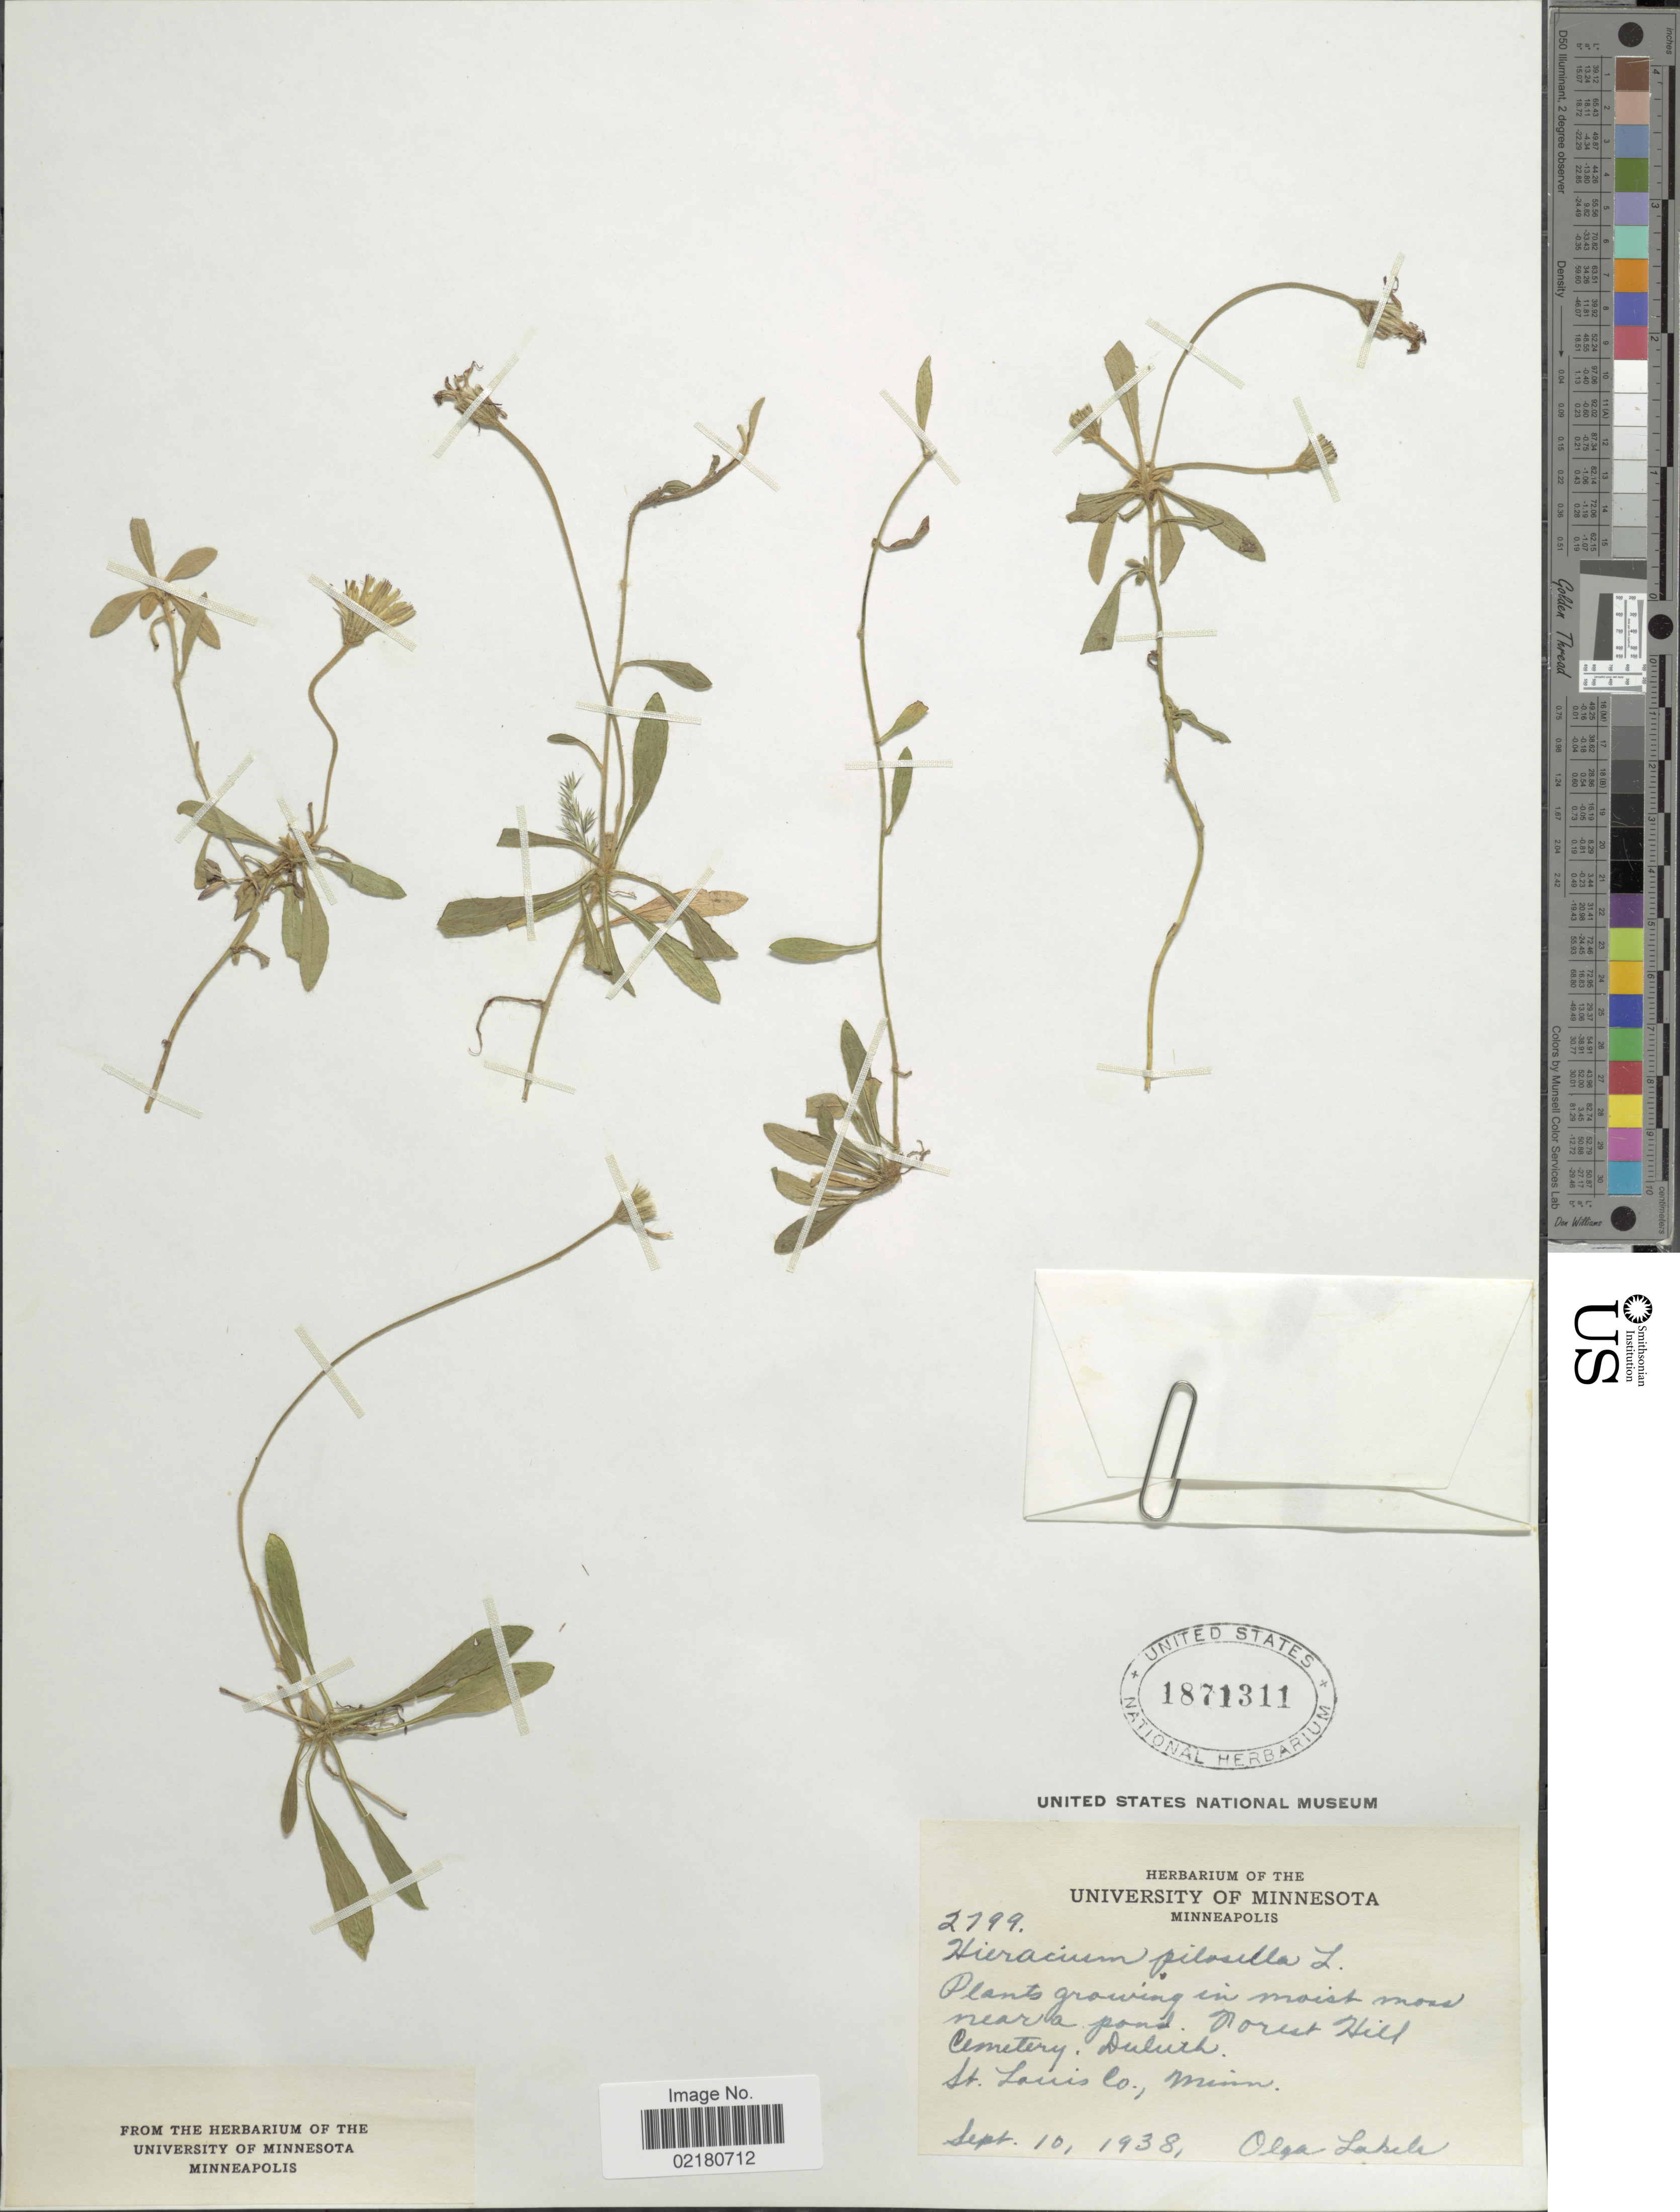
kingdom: Plantae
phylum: Tracheophyta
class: Magnoliopsida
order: Asterales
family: Asteraceae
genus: Pilosella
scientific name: Pilosella officinarum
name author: Vaill.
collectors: O. K. Lakela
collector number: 2199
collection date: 1938-09-10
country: United States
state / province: Minnesota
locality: Plants growing in moist moss near pond Forest Hill Cementry : Duluth. St. Louis Co.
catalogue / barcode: US 1871211